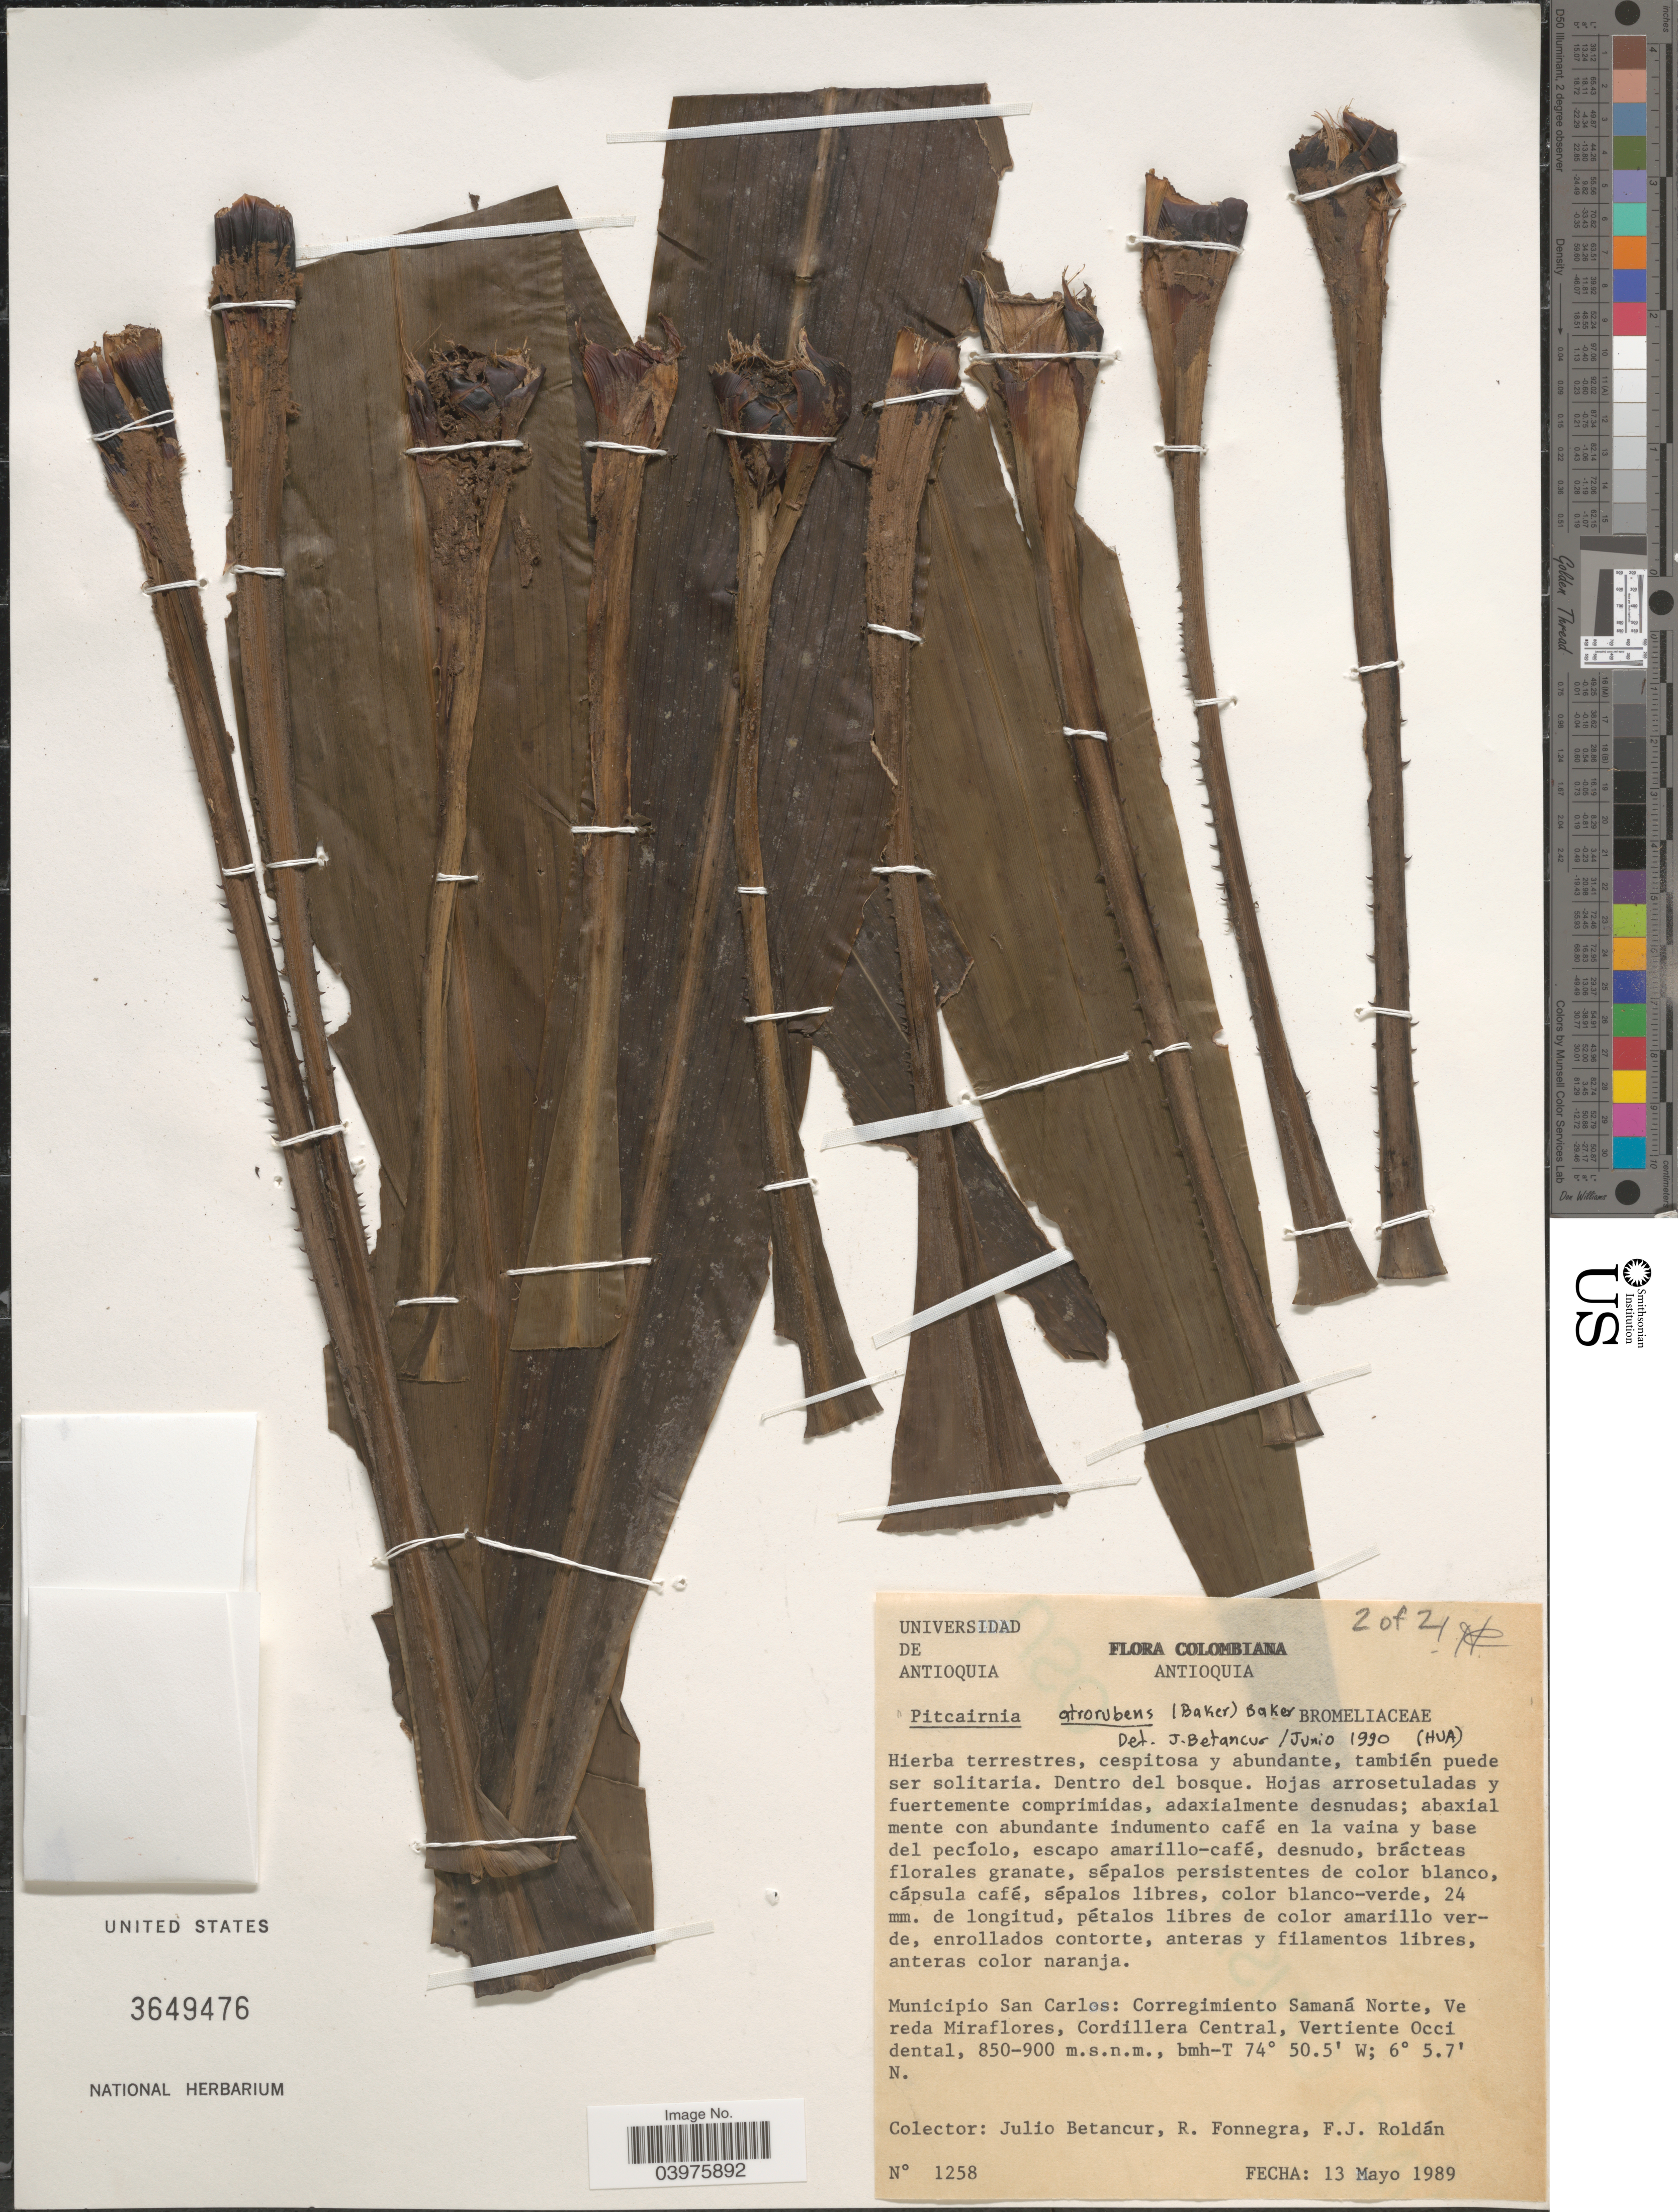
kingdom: Plantae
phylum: Tracheophyta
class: Liliopsida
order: Poales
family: Bromeliaceae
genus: Pitcairnia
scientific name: Pitcairnia atrorubens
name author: (Beer) Baker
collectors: J. Betancur, R. Fonnegra & F. J. Roldán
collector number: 1258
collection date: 1989-05-13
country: Colombia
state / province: Antioquia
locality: Municipio San Carlos: Corregimiento Samaná Norte, Vereda Miraflores, Cordillera Central, Vertiente Occidental.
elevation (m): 850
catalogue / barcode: US 3649476